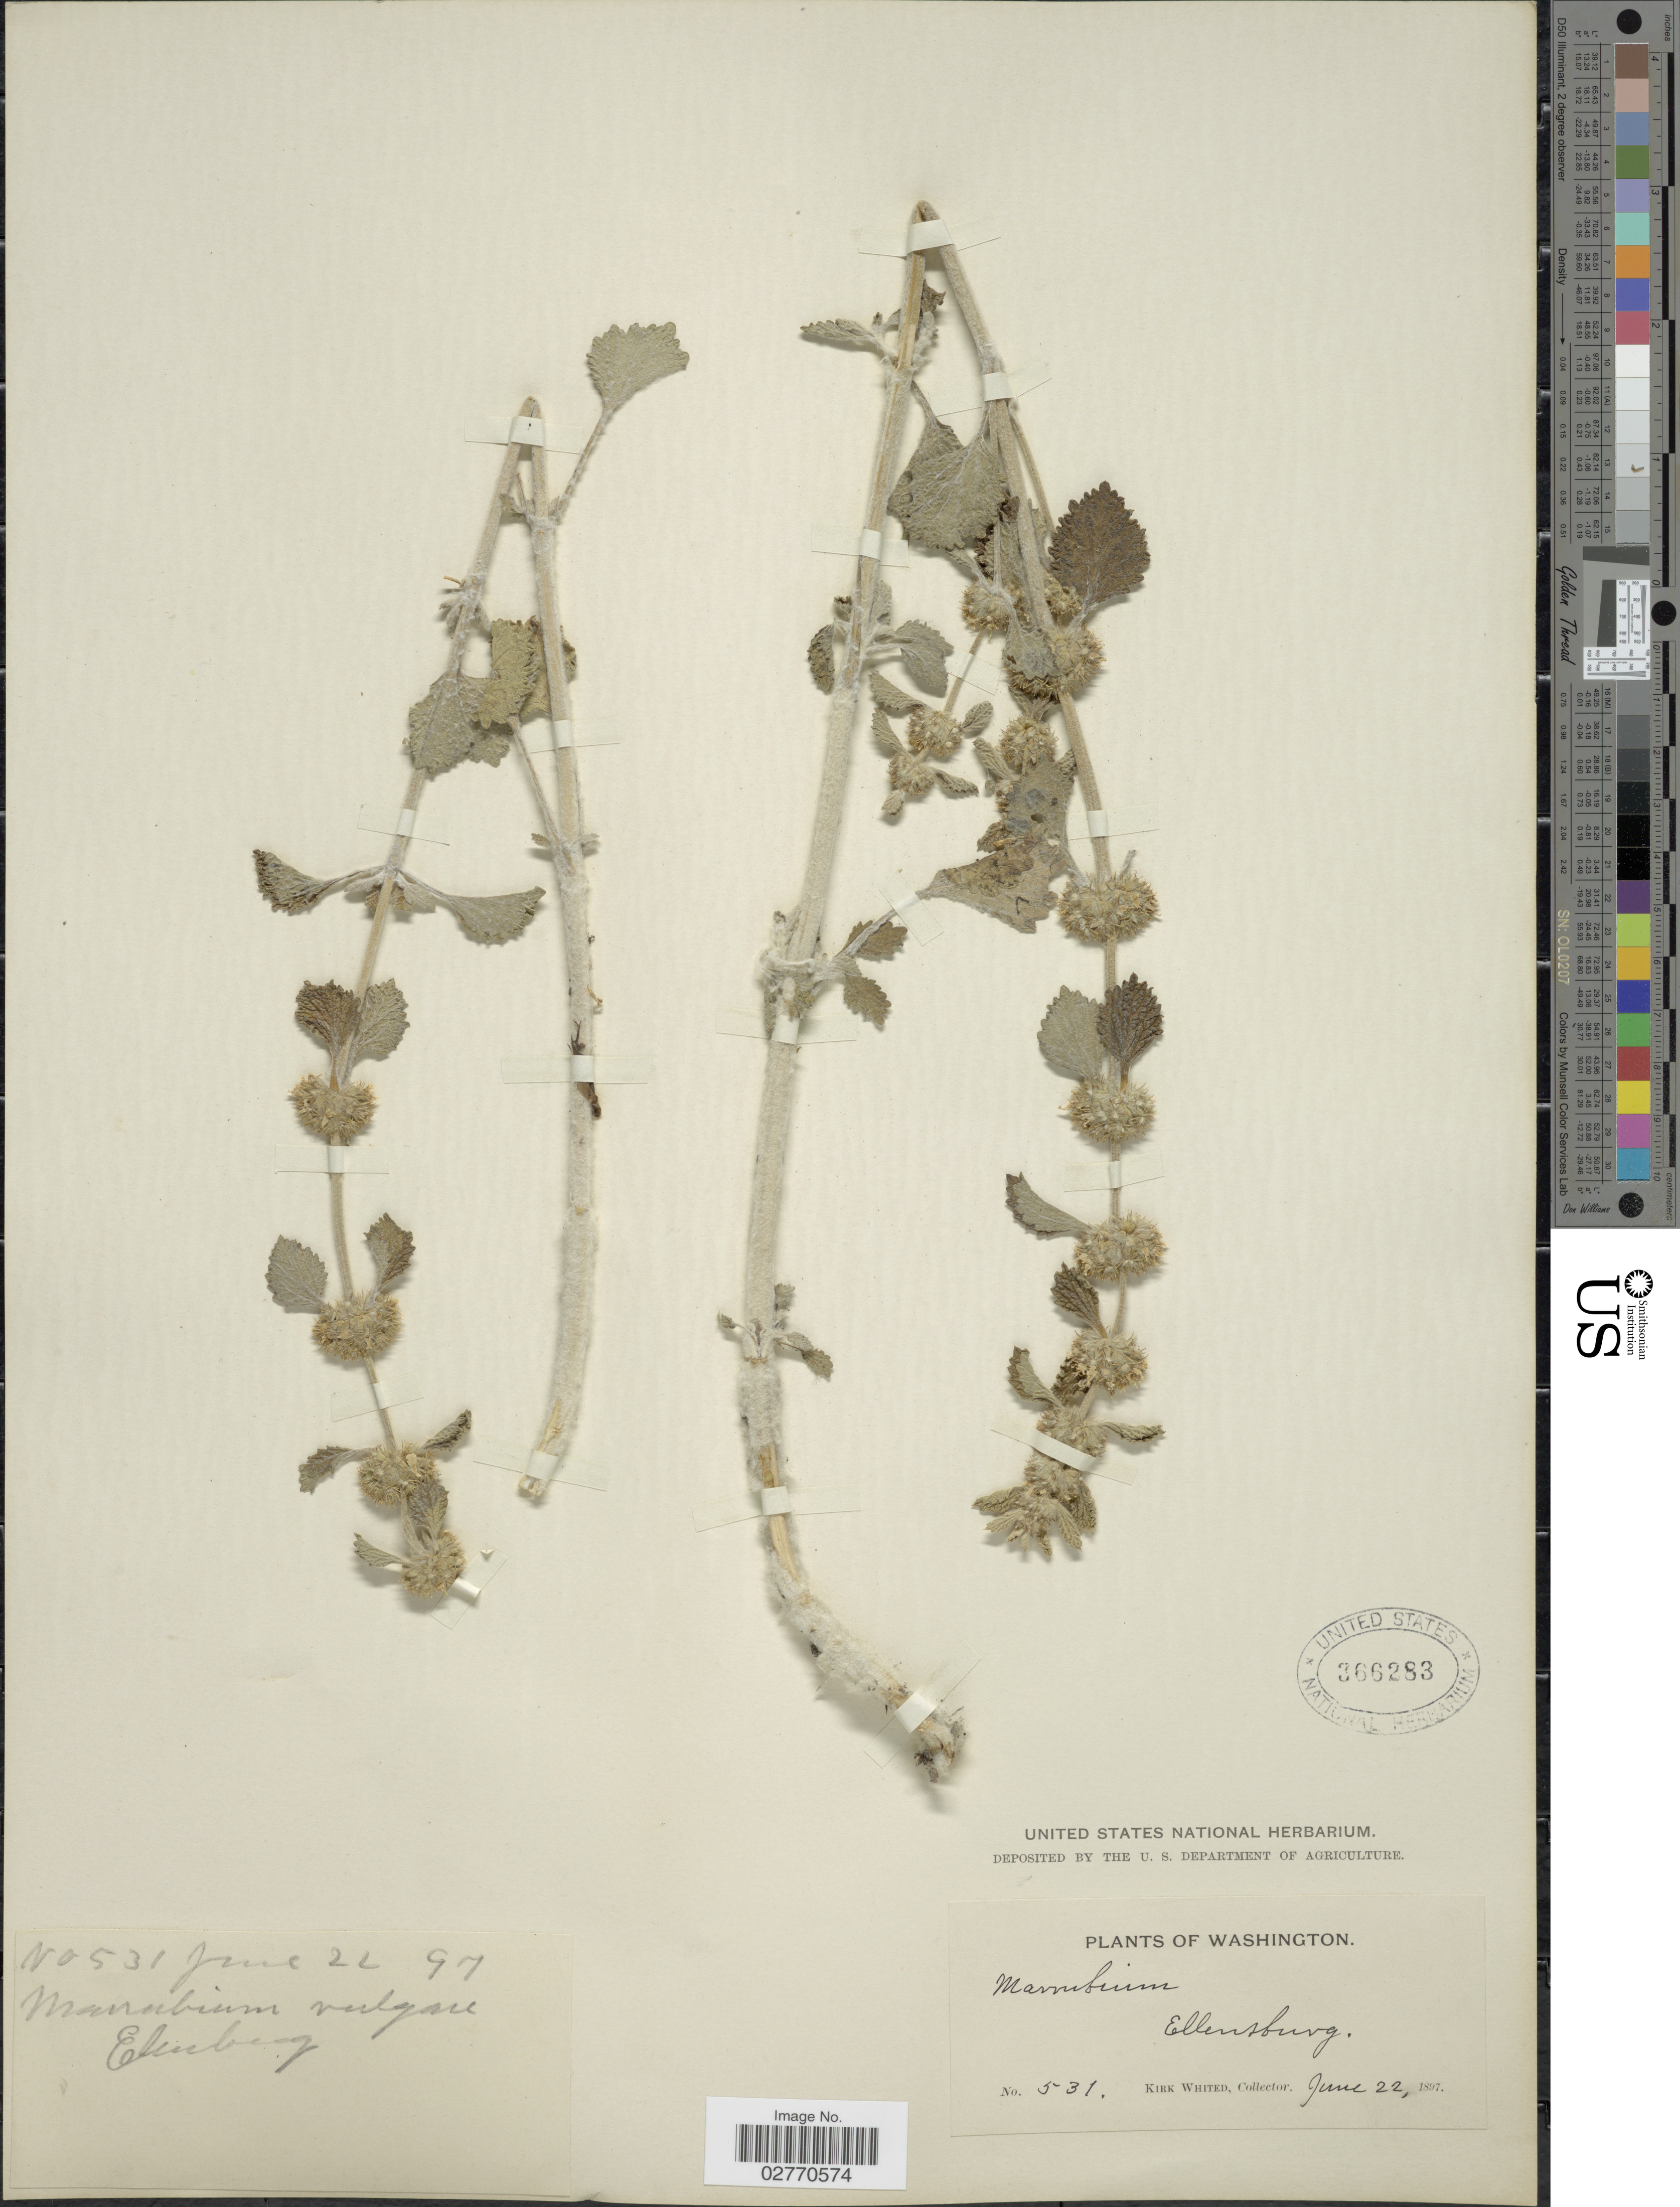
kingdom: Plantae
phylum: Tracheophyta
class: Magnoliopsida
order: Lamiales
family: Lamiaceae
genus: Marrubium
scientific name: Marrubium vulgare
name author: L.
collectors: K. Whited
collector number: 531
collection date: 1897-06-22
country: United States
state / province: Washington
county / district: Kittitas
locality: Ellensburg.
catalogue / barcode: US 366283